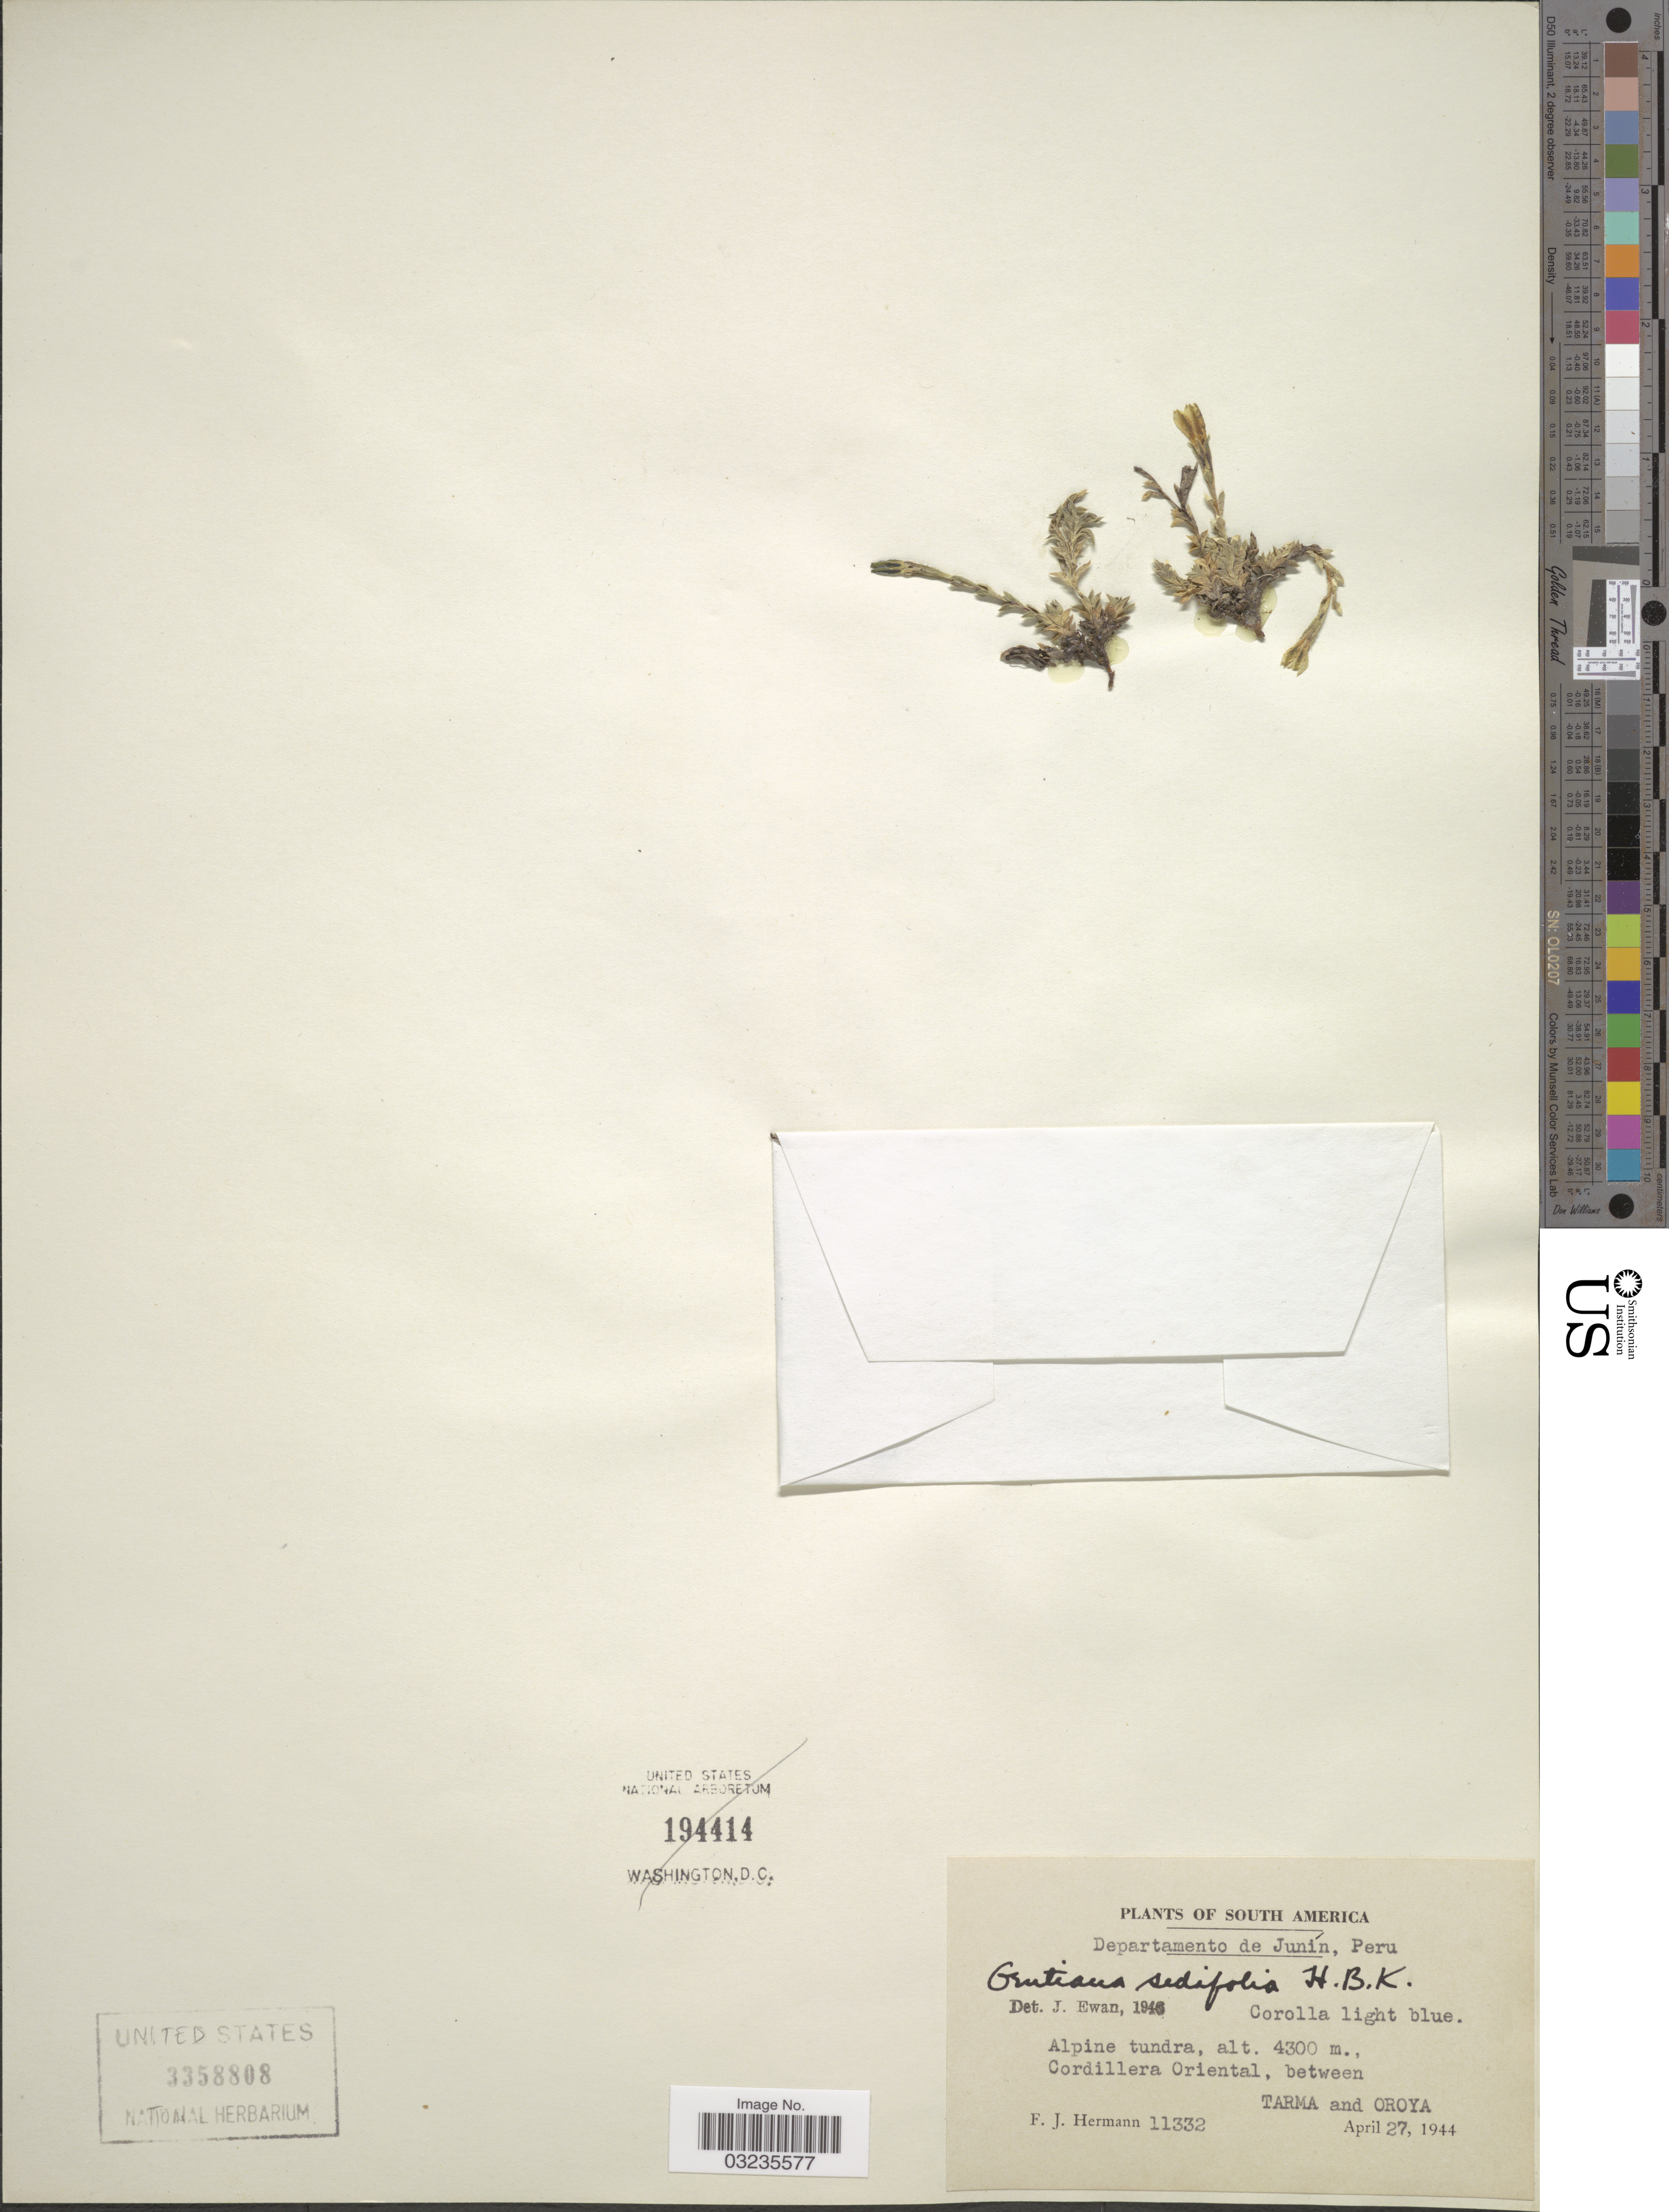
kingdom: Plantae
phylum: Tracheophyta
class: Magnoliopsida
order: Gentianales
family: Gentianaceae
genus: Gentiana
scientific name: Gentiana sedifolia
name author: Kunth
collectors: F. J. Hermann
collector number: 11332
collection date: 1944-04-27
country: Peru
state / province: Junín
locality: Departamento de Junín. Cordillera Oriental, between Tarma and Oroya.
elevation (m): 4300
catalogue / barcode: US 3358808